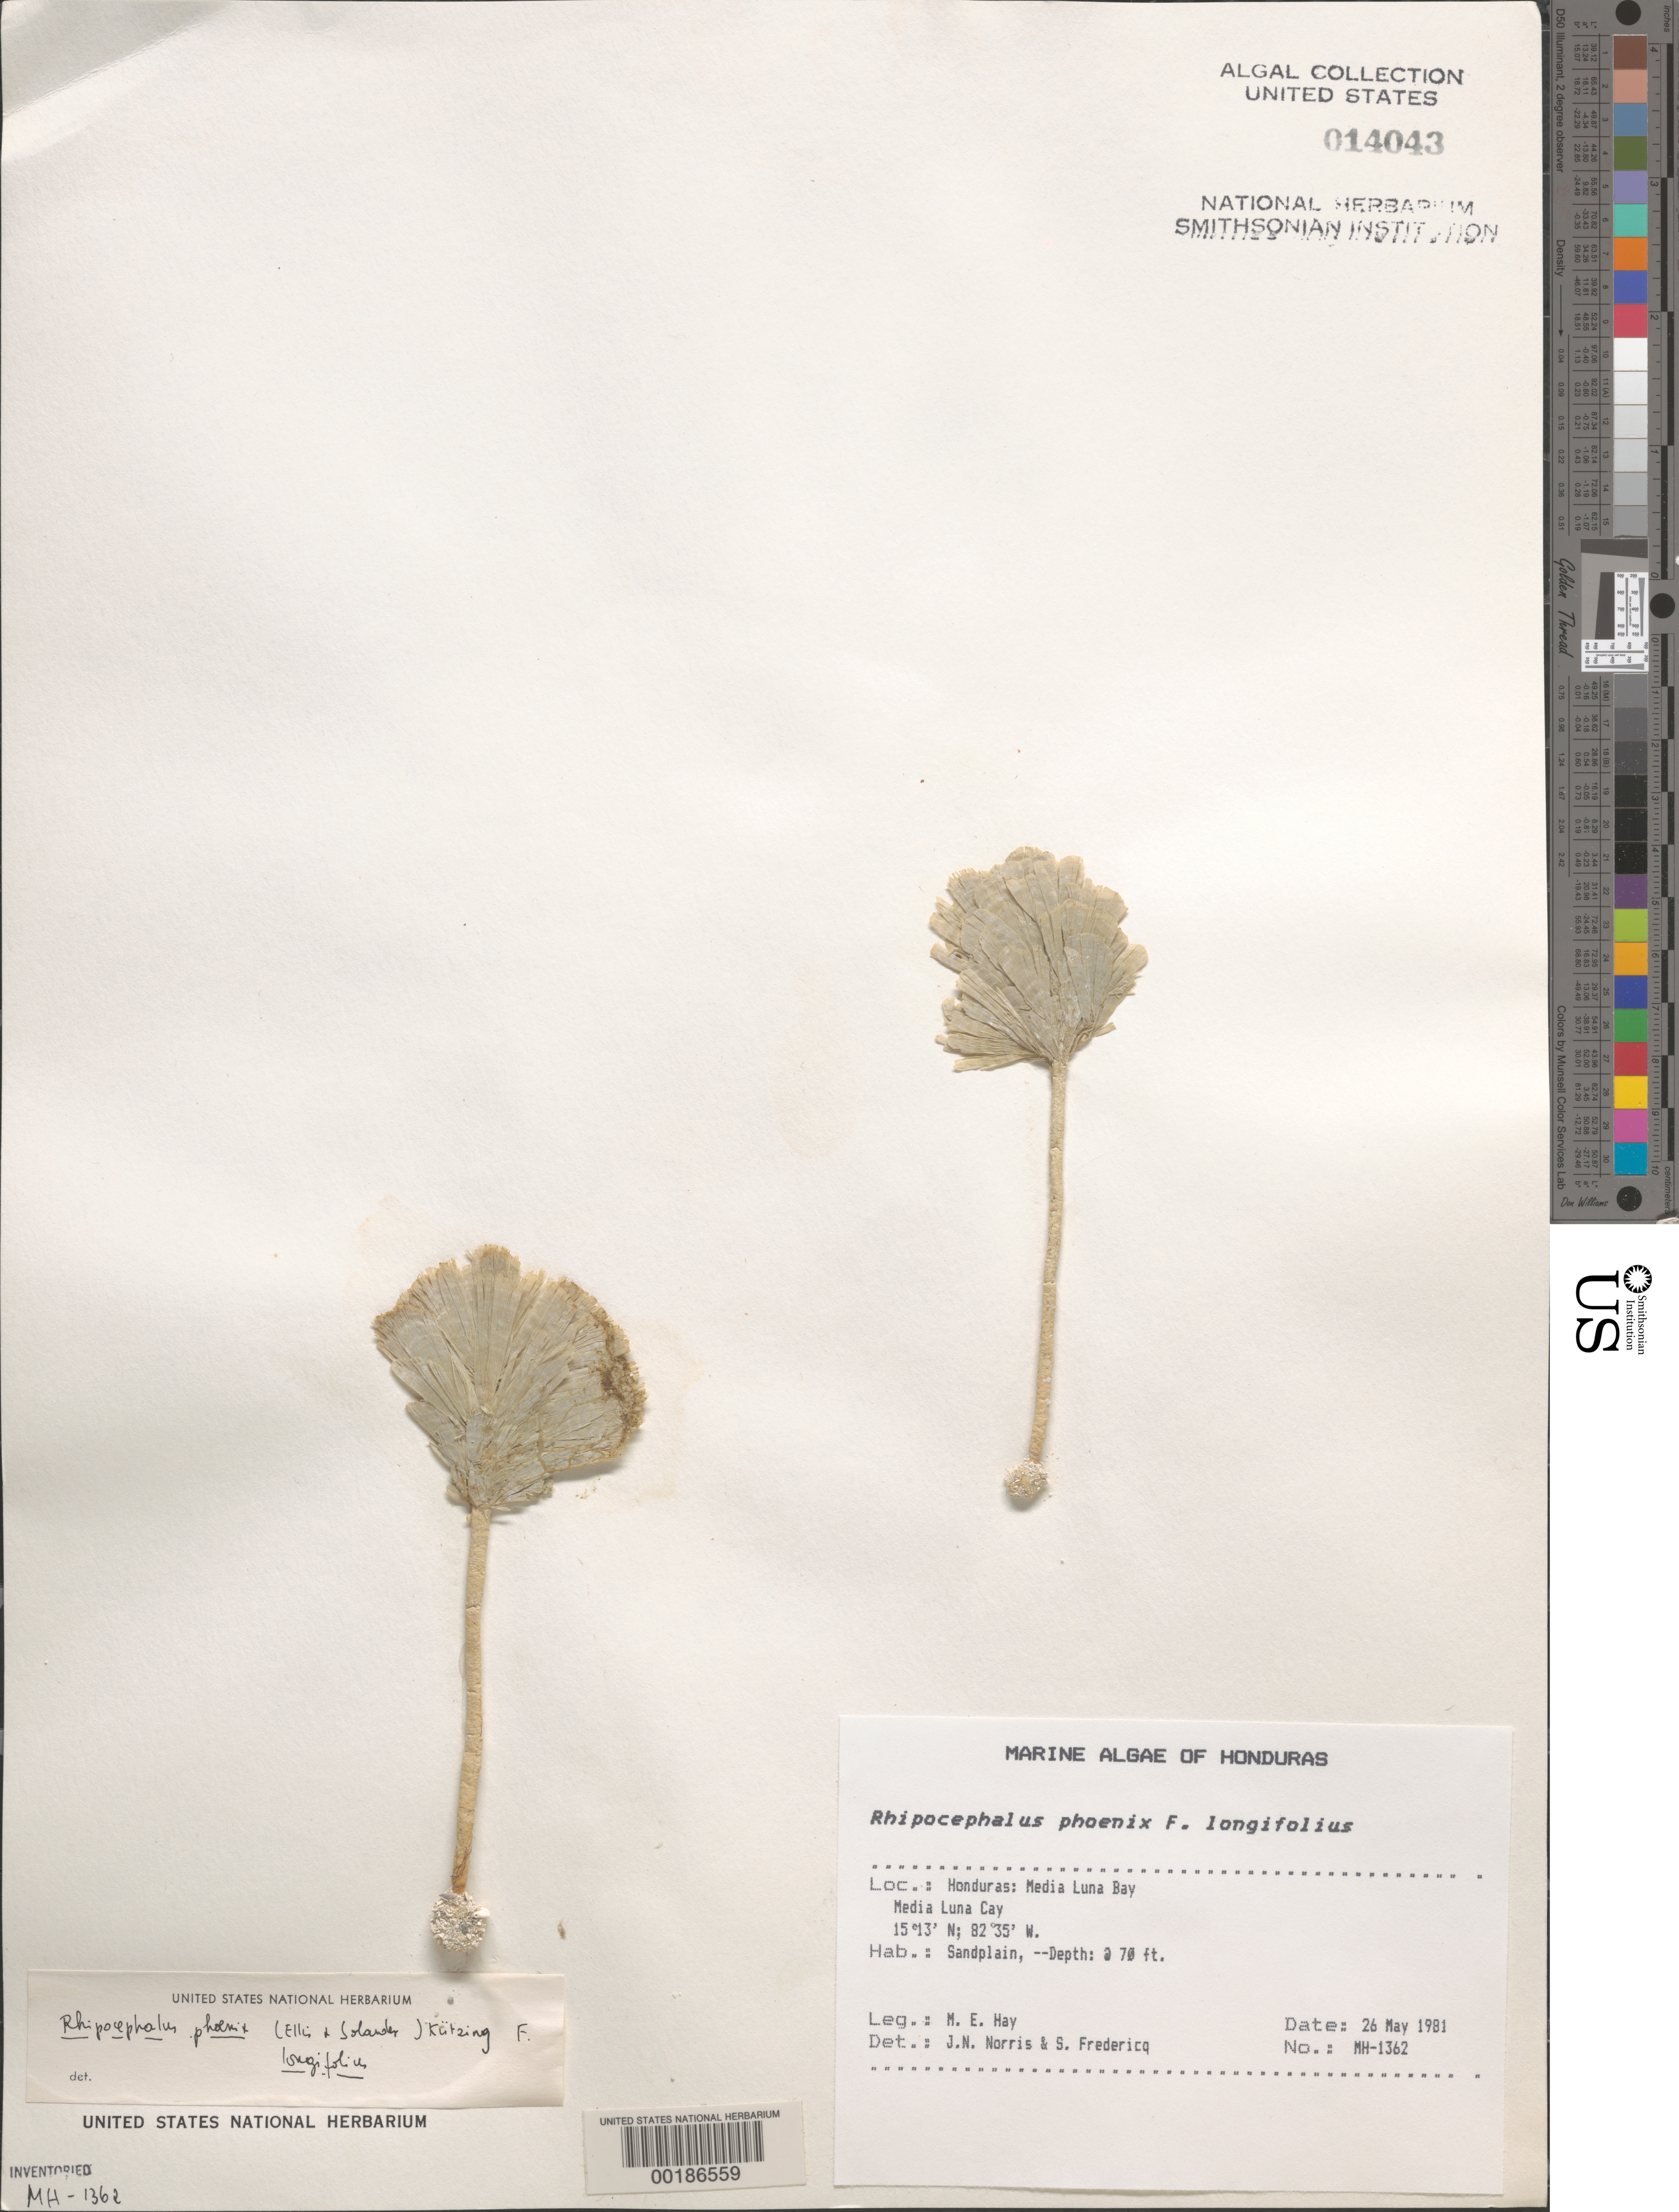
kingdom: Plantae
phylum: Chlorophyta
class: Ulvophyceae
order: Bryopsidales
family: Udoteaceae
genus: Rhipocephalus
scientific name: Rhipocephalus phoenix f. longifolius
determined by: Norris, J. N.; Fredericq, S.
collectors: M. E. Hay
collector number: MEH-1362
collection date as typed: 26 May 1981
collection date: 1981-05-26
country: Honduras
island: Media Luna Cay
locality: Media Luna Bay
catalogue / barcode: US 14043